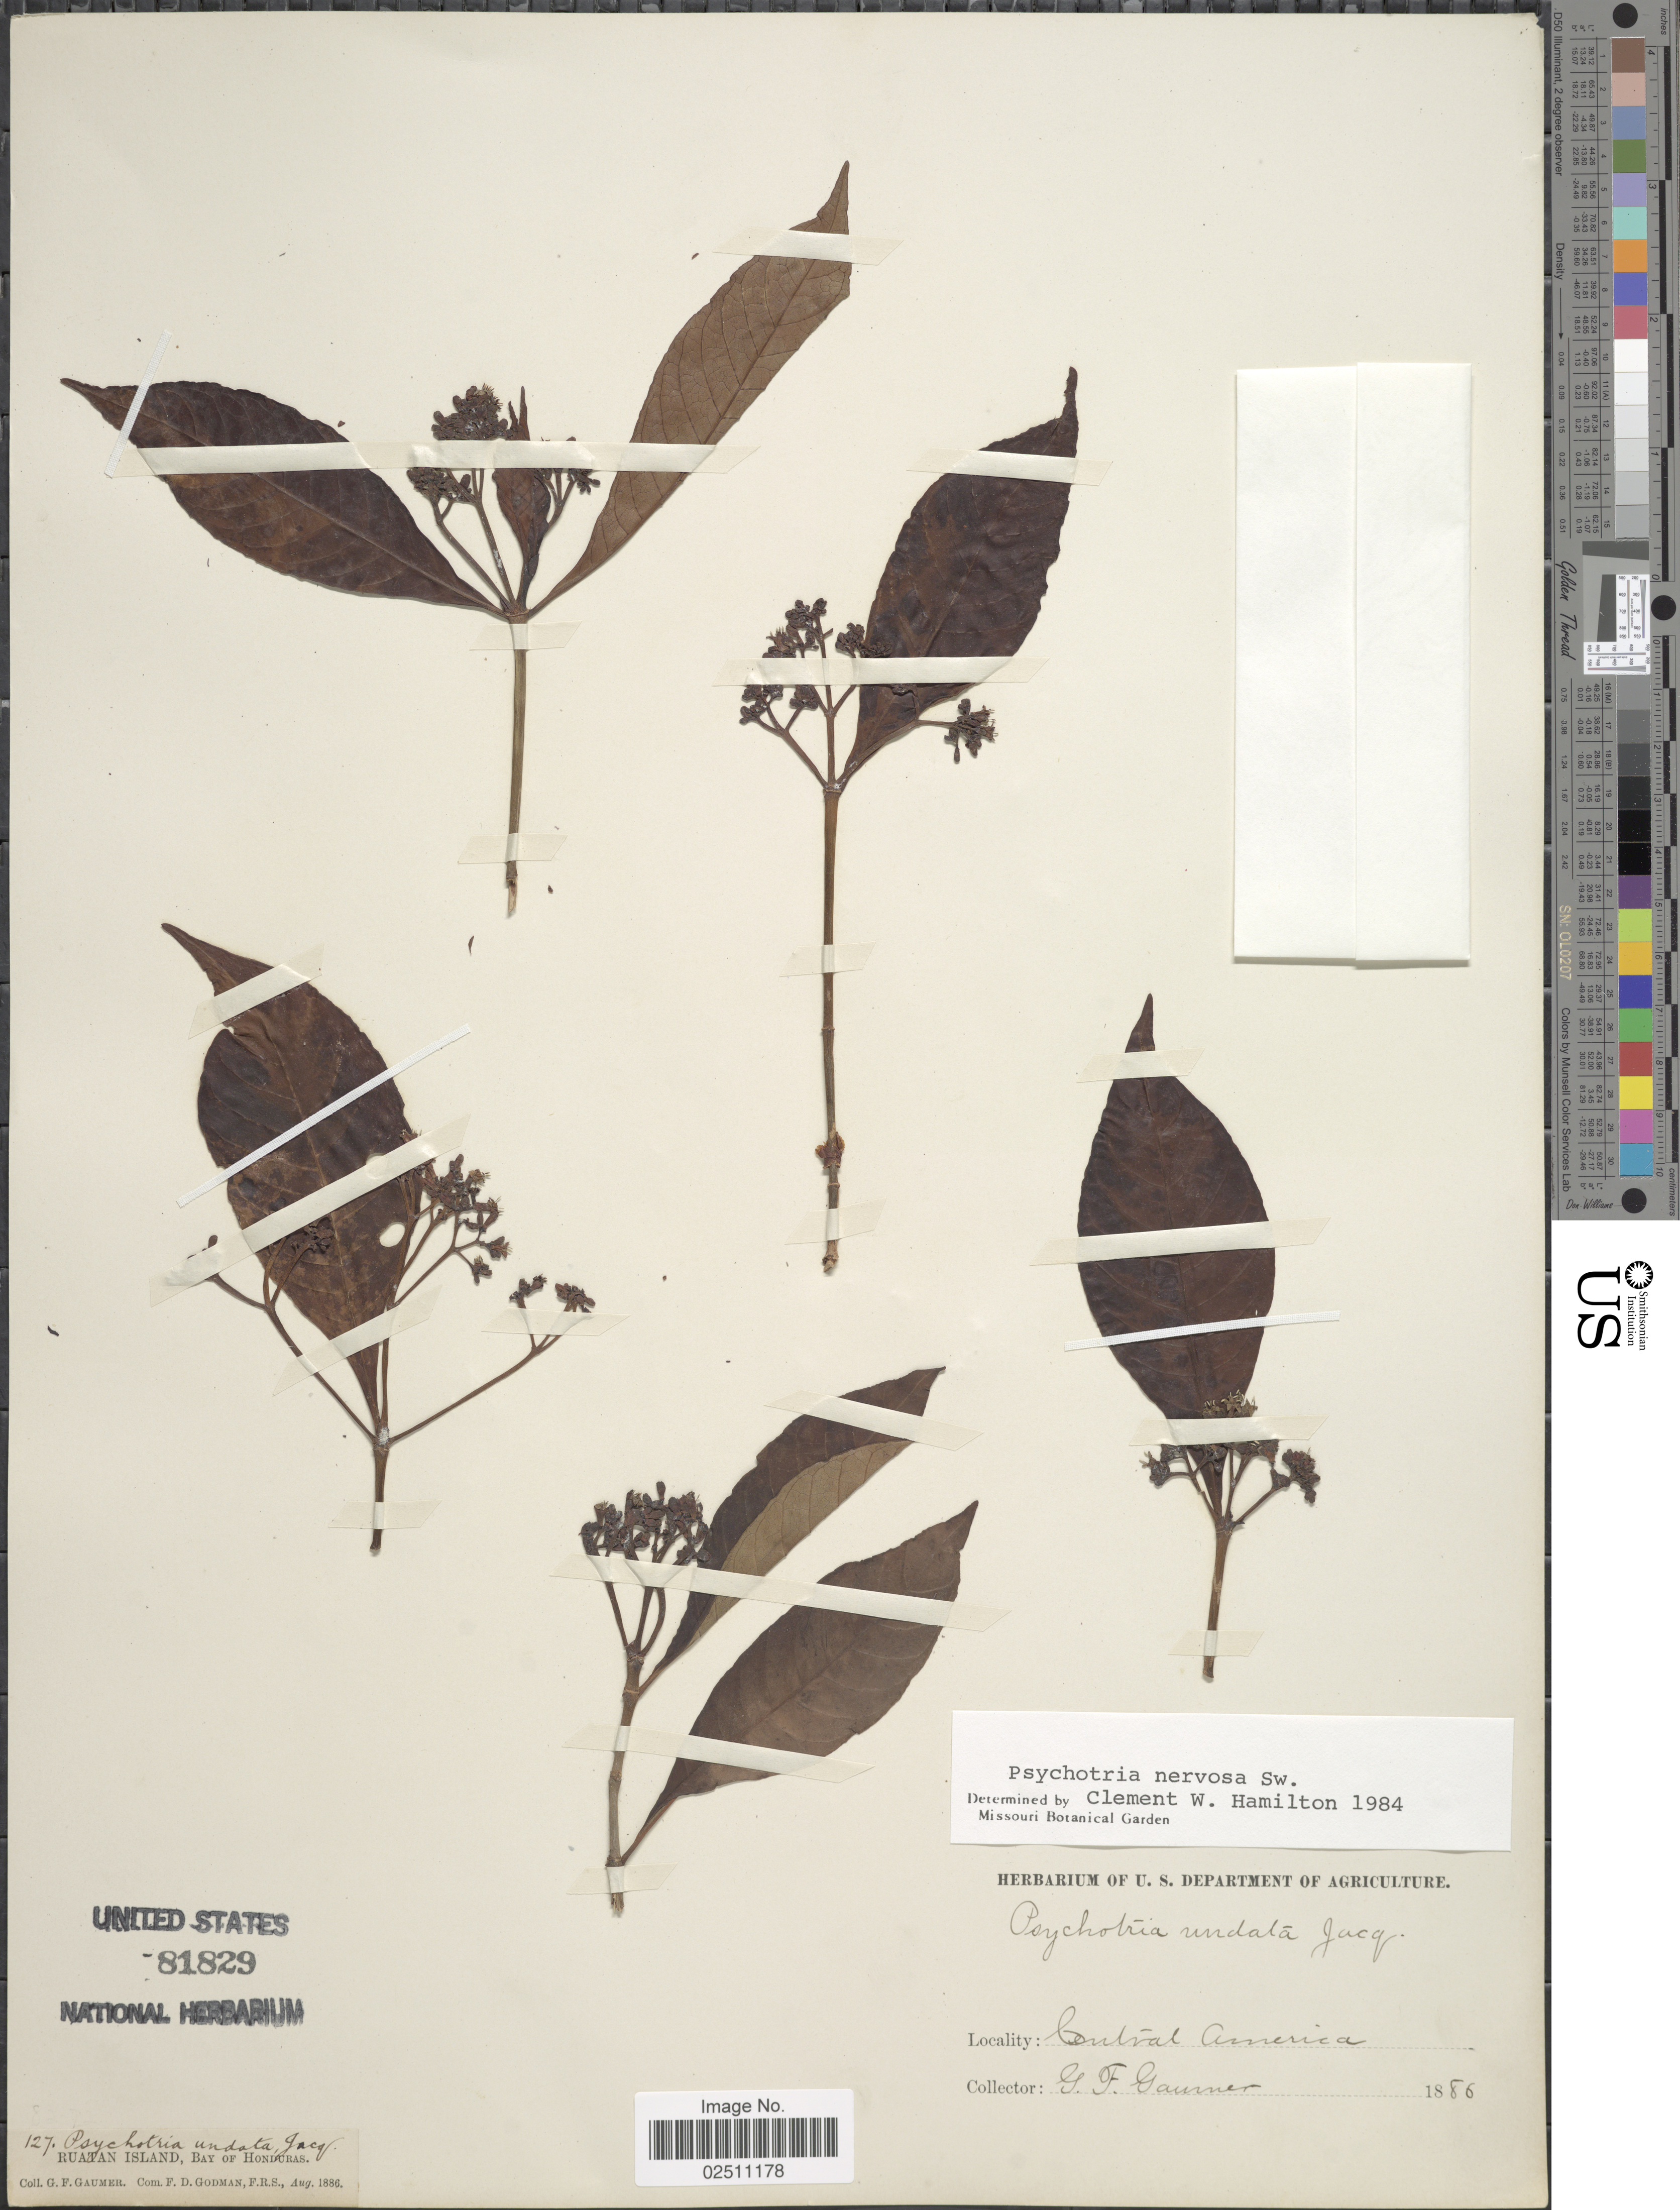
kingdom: Plantae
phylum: Tracheophyta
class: Magnoliopsida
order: Gentianales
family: Rubiaceae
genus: Psychotria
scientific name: Psychotria nervosa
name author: Sw.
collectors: G. F. Gaumer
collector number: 127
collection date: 1886-08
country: Honduras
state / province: Islas de la Bahía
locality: Ruatan Island, Bay of Honduras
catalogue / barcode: US 81829